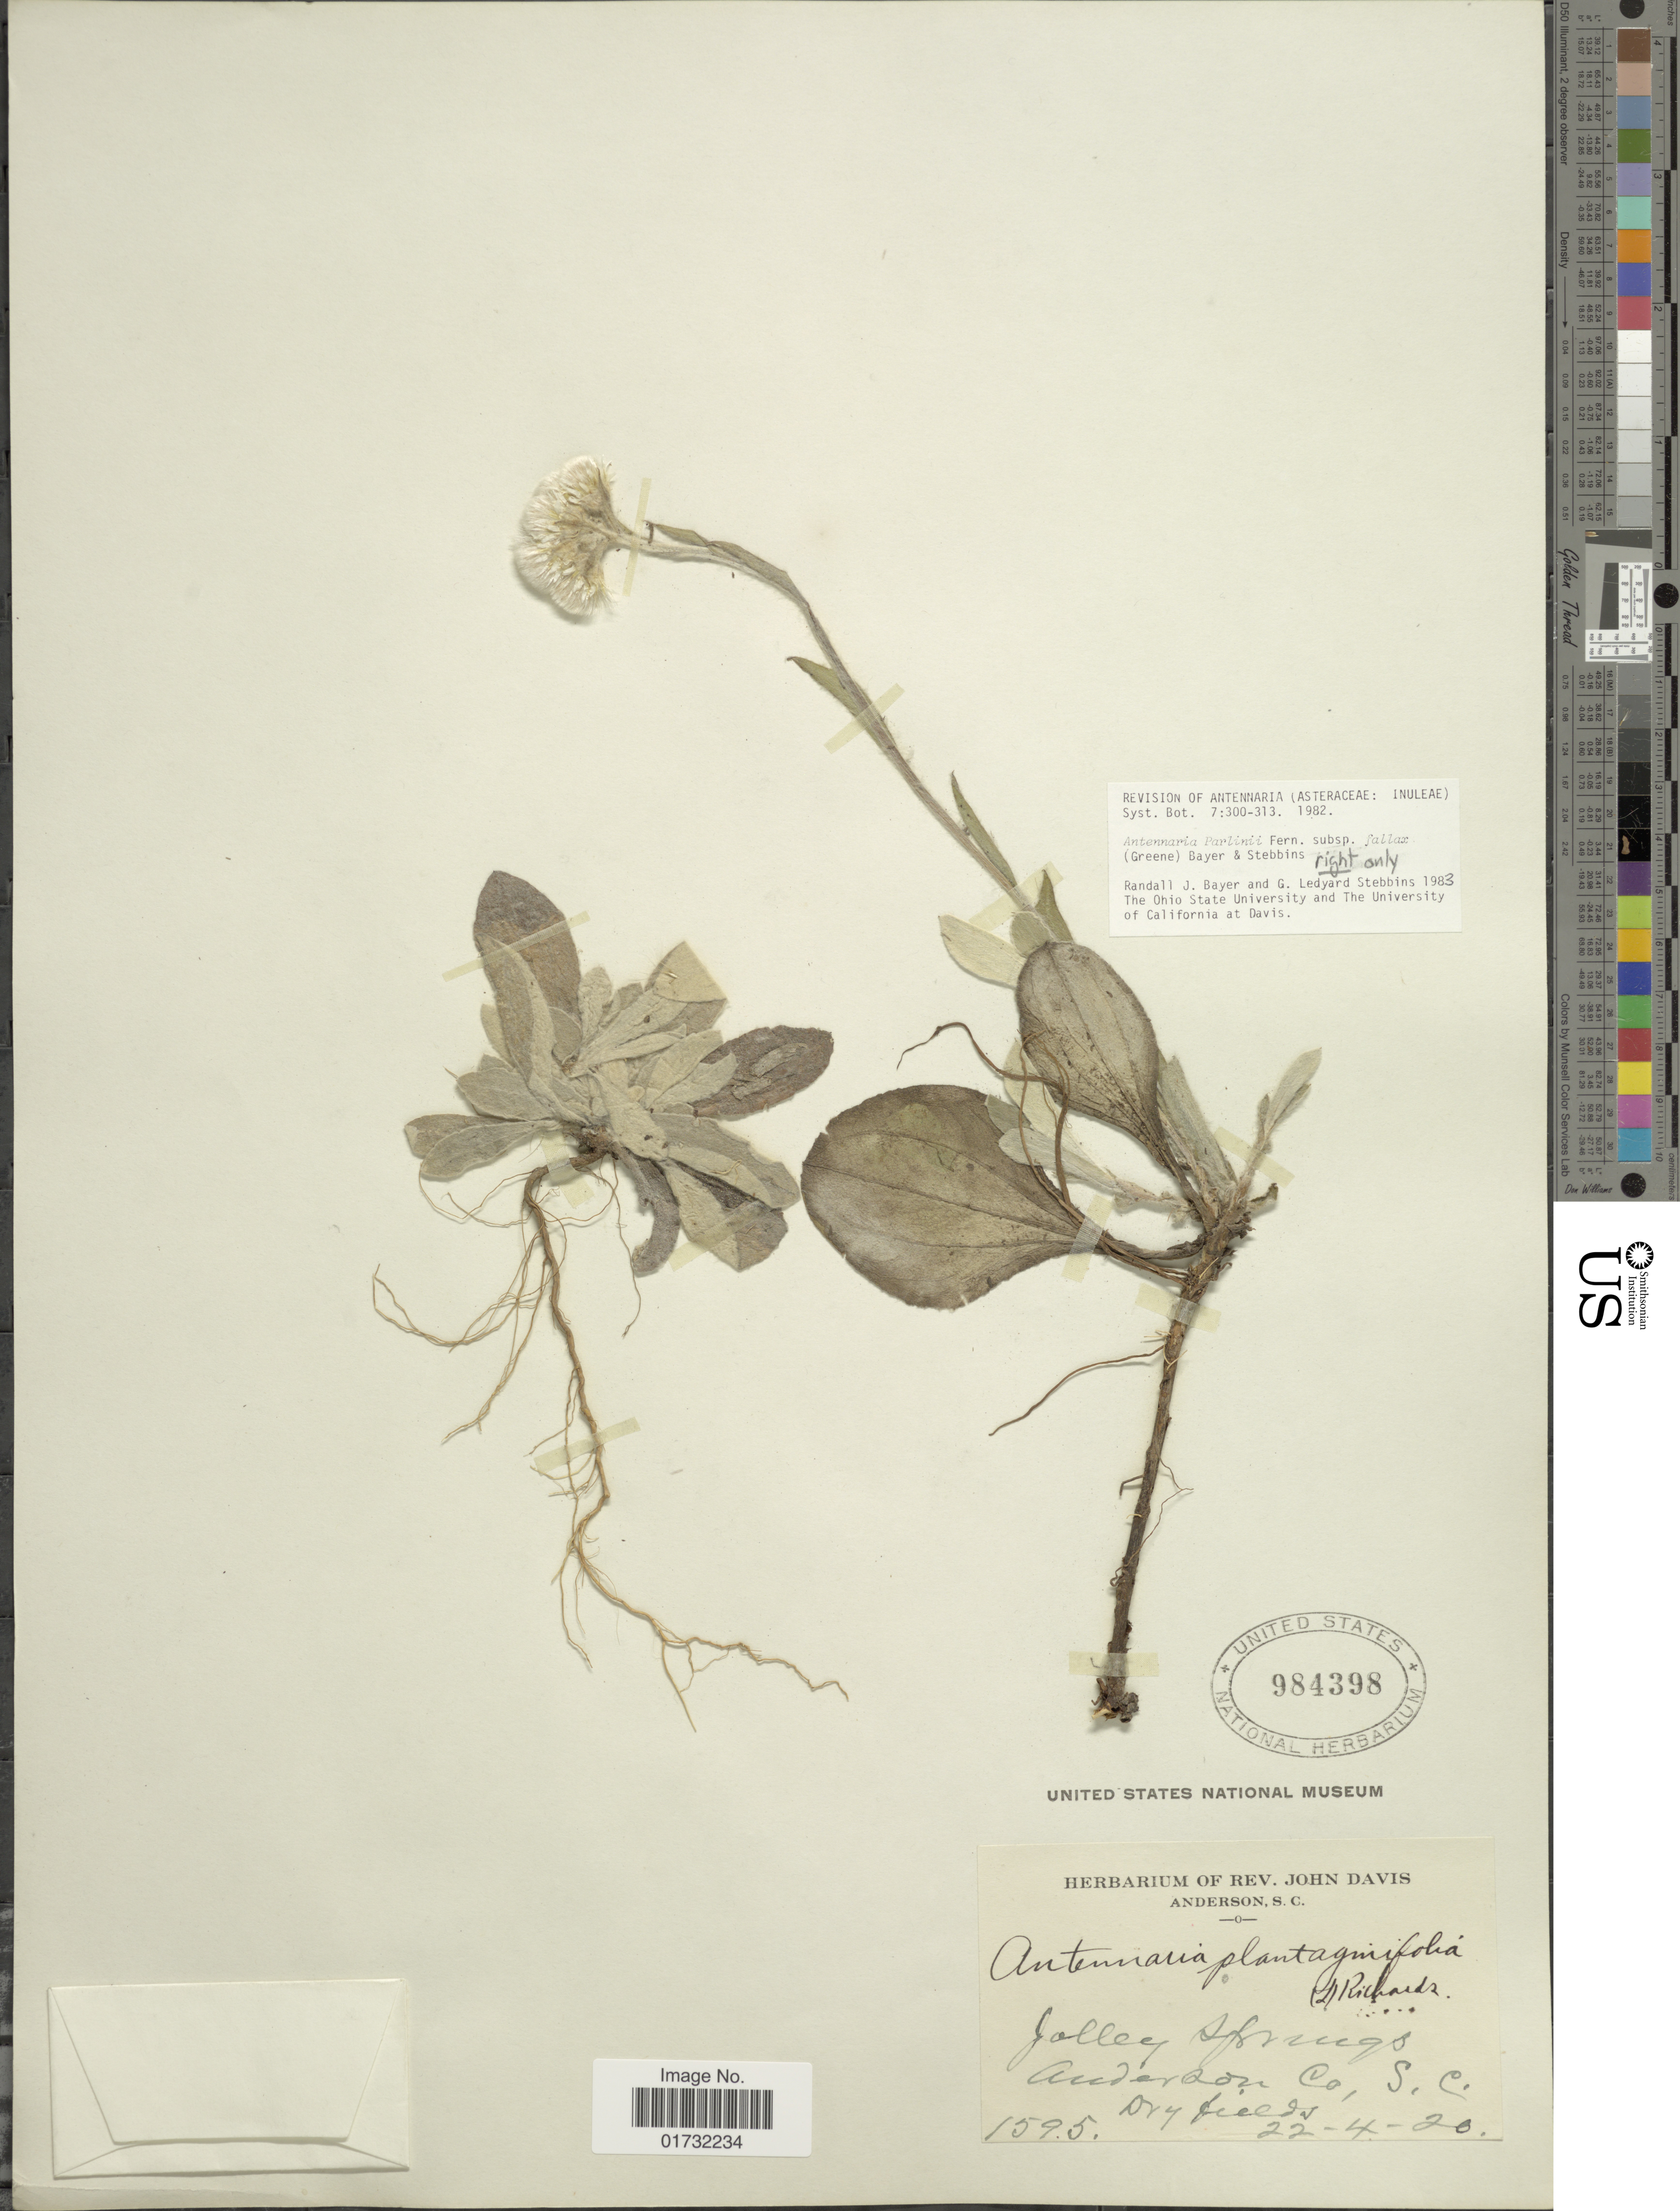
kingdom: Plantae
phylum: Tracheophyta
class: Magnoliopsida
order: Asterales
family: Asteraceae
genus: Antennaria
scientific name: Antennaria parlinii subsp. fallax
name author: (Greene) R.J. Bayer & Stebbins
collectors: ex herb. Rev. John Davis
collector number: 1595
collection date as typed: Transcribed d/m/y: 22/4/20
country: United States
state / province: South Carolina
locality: Valley Springs, Anderson Co.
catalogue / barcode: US 984398